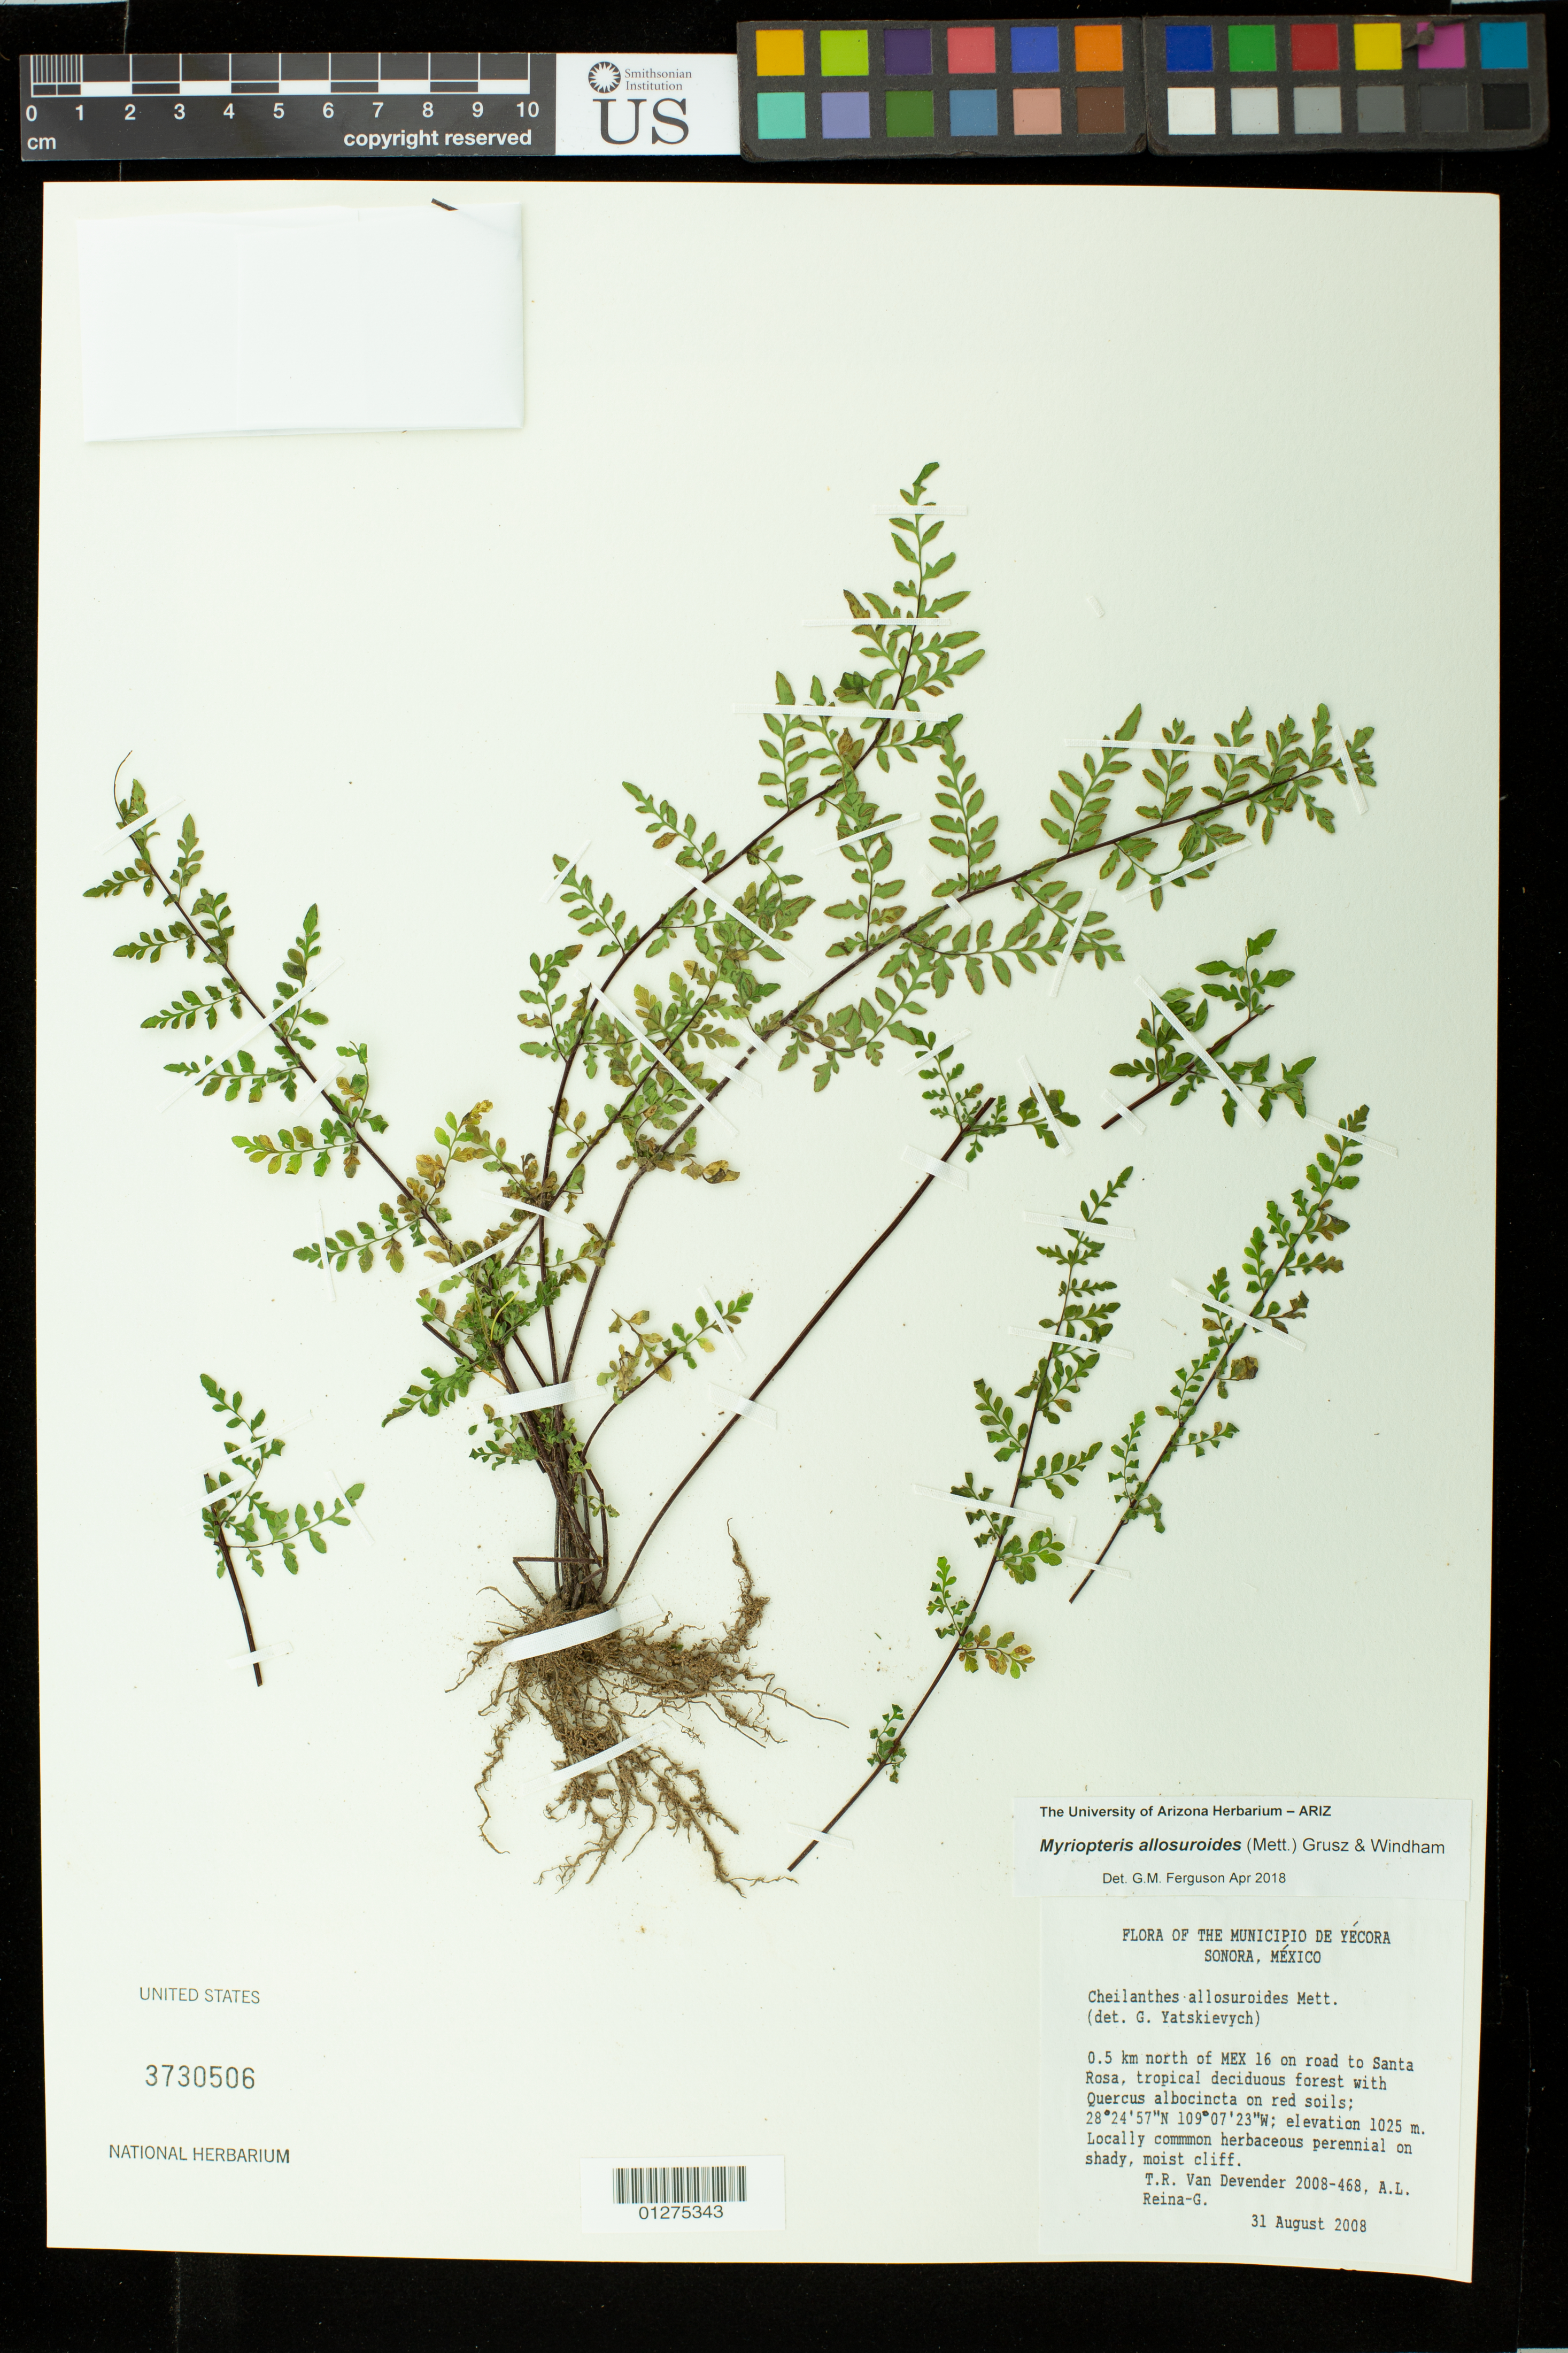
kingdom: Plantae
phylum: Tracheophyta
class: Polypodiopsida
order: Polypodiales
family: Pteridaceae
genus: Myriopteris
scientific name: Myriopteris allosuroides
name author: (Mett.) Grusz & Windham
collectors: T. R. Van Devender & A. L. Reina G.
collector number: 2008-468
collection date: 2008-08-31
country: Mexico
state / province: Sonora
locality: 05 km north of MEX 16 on road to Santa Rosa, Tropical decidous forest with Quercus albocincta on red soils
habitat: Locally common herbaceous perennial on shady, moist cliff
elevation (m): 1025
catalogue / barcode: US 3730506